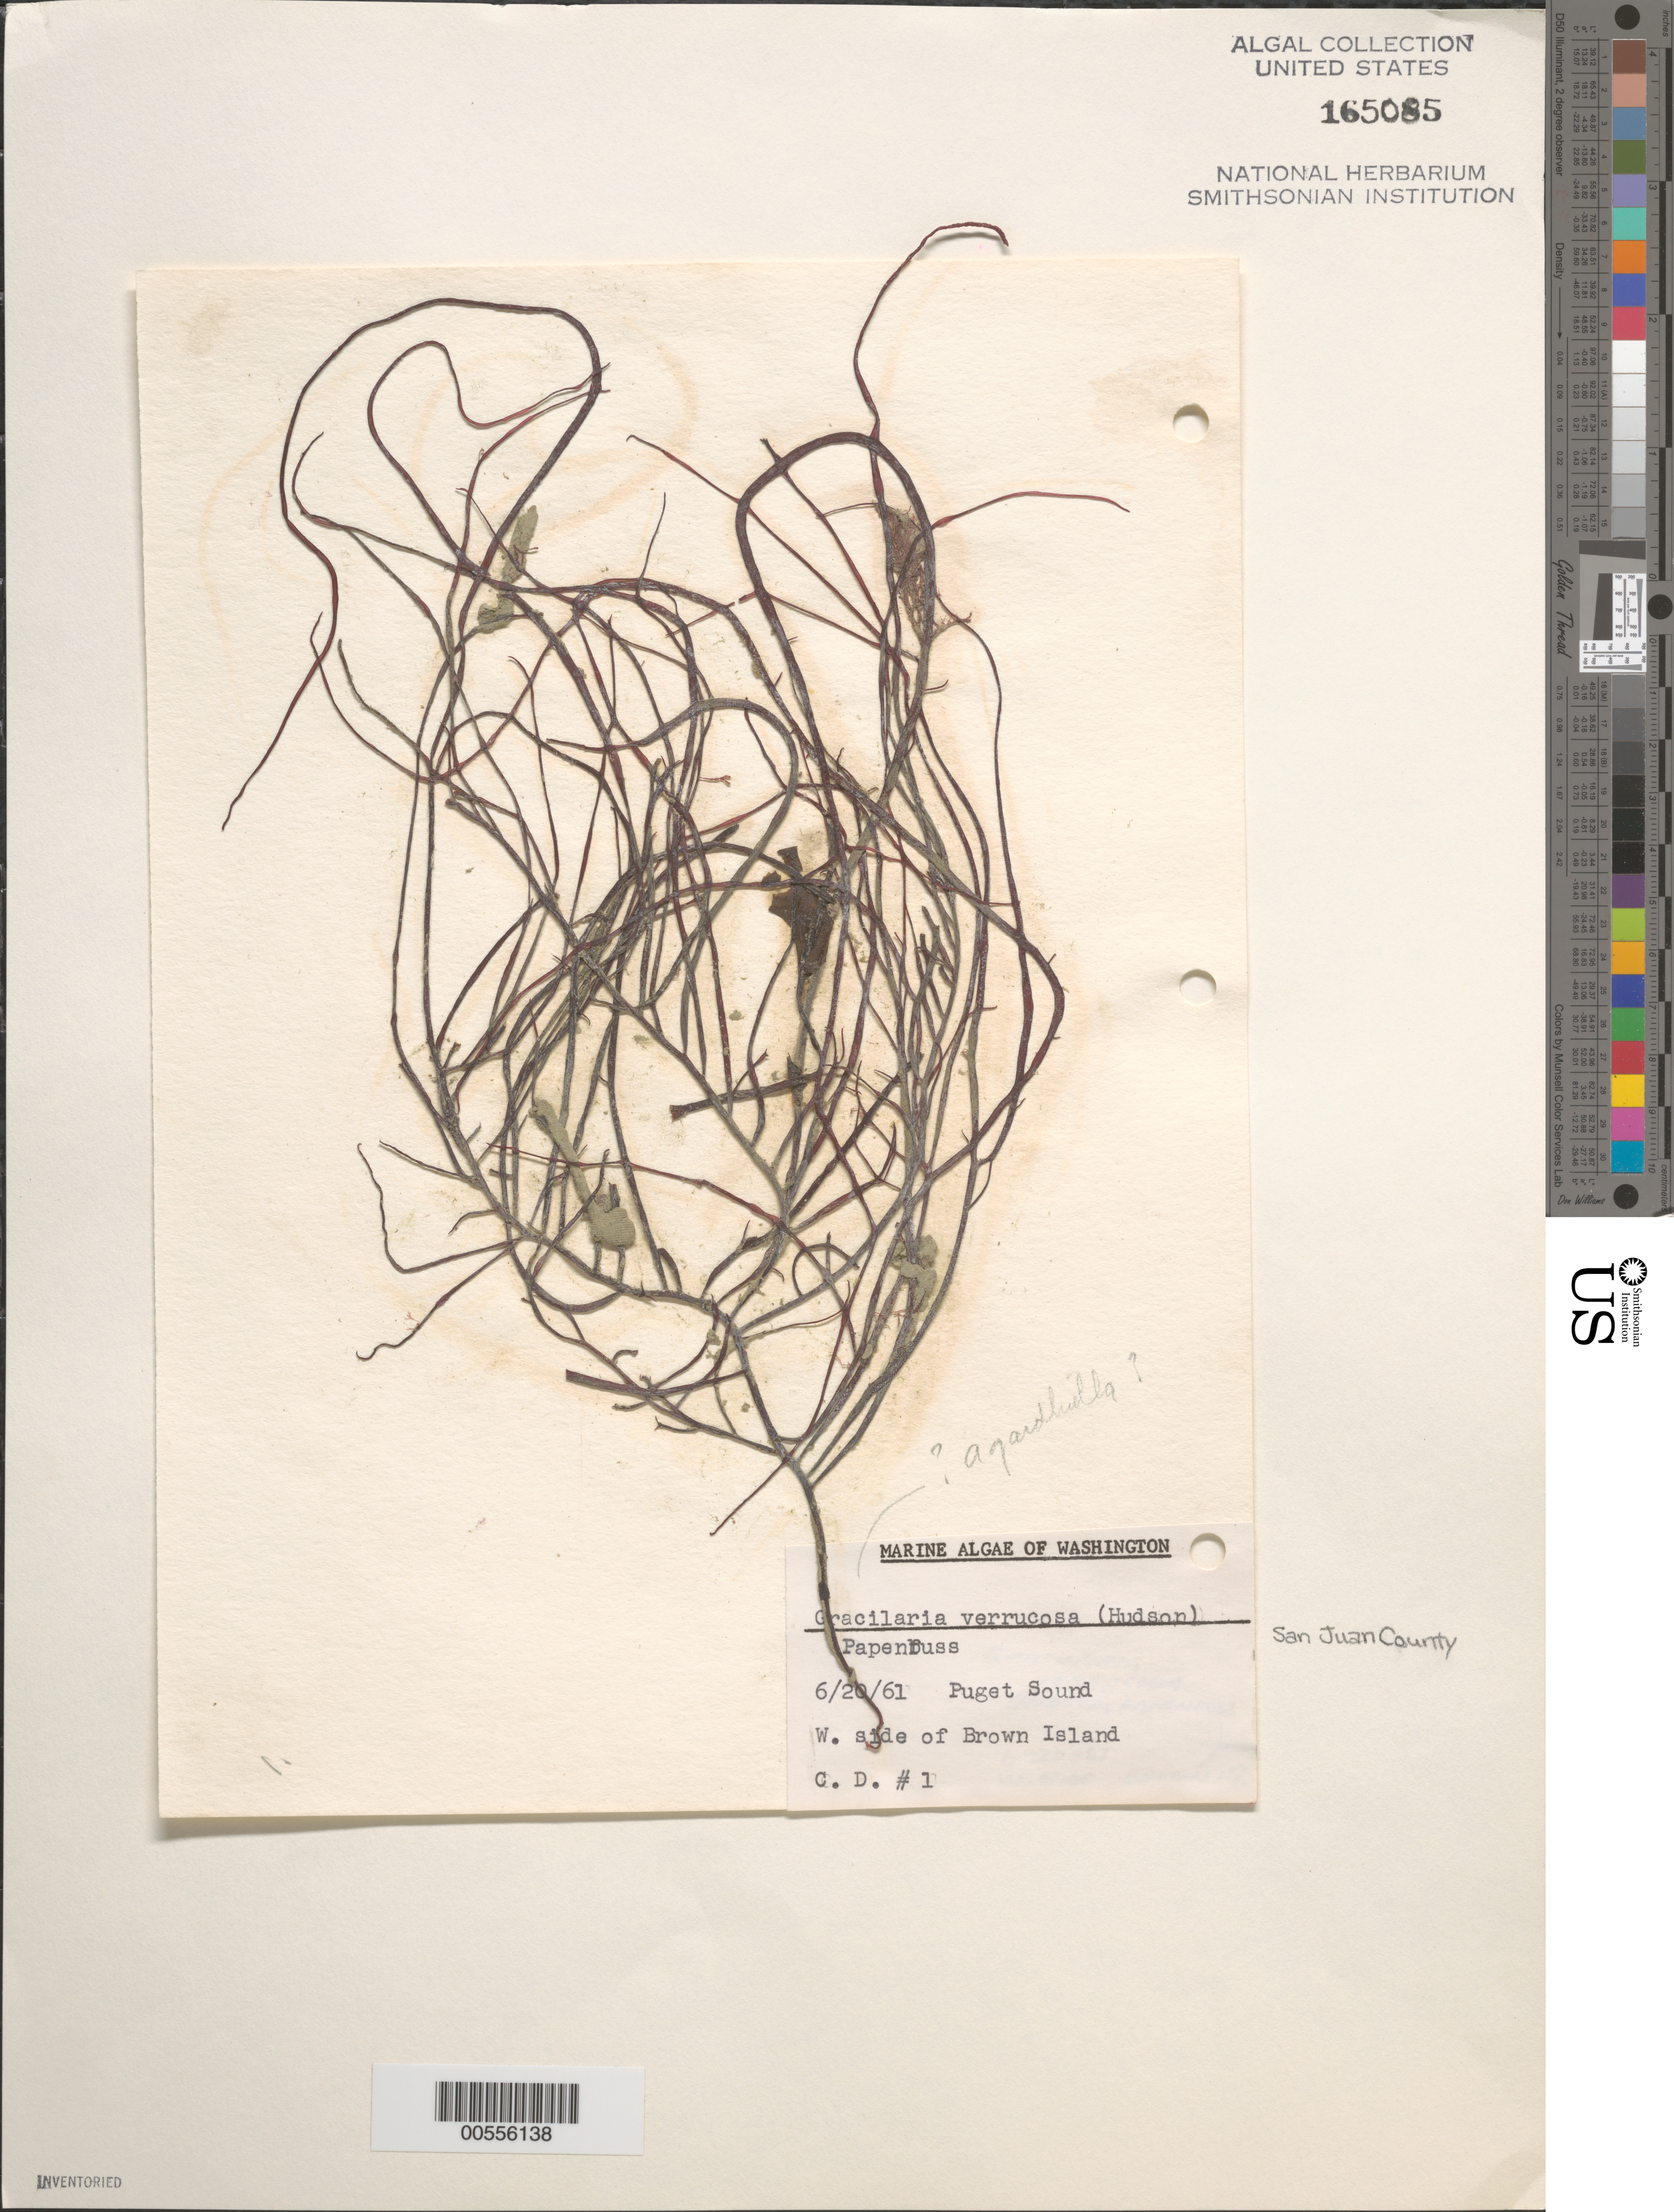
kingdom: Plantae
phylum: Rhodophyta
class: Florideophyceae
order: Gigartinales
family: Solieriaceae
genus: Agardhiella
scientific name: Agardhiella sp.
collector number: CD 1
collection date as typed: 20 Jun 1961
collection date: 1961-06-20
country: United States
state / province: Washington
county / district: San Juan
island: Brown Island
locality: Puget Sound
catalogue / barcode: US 165085